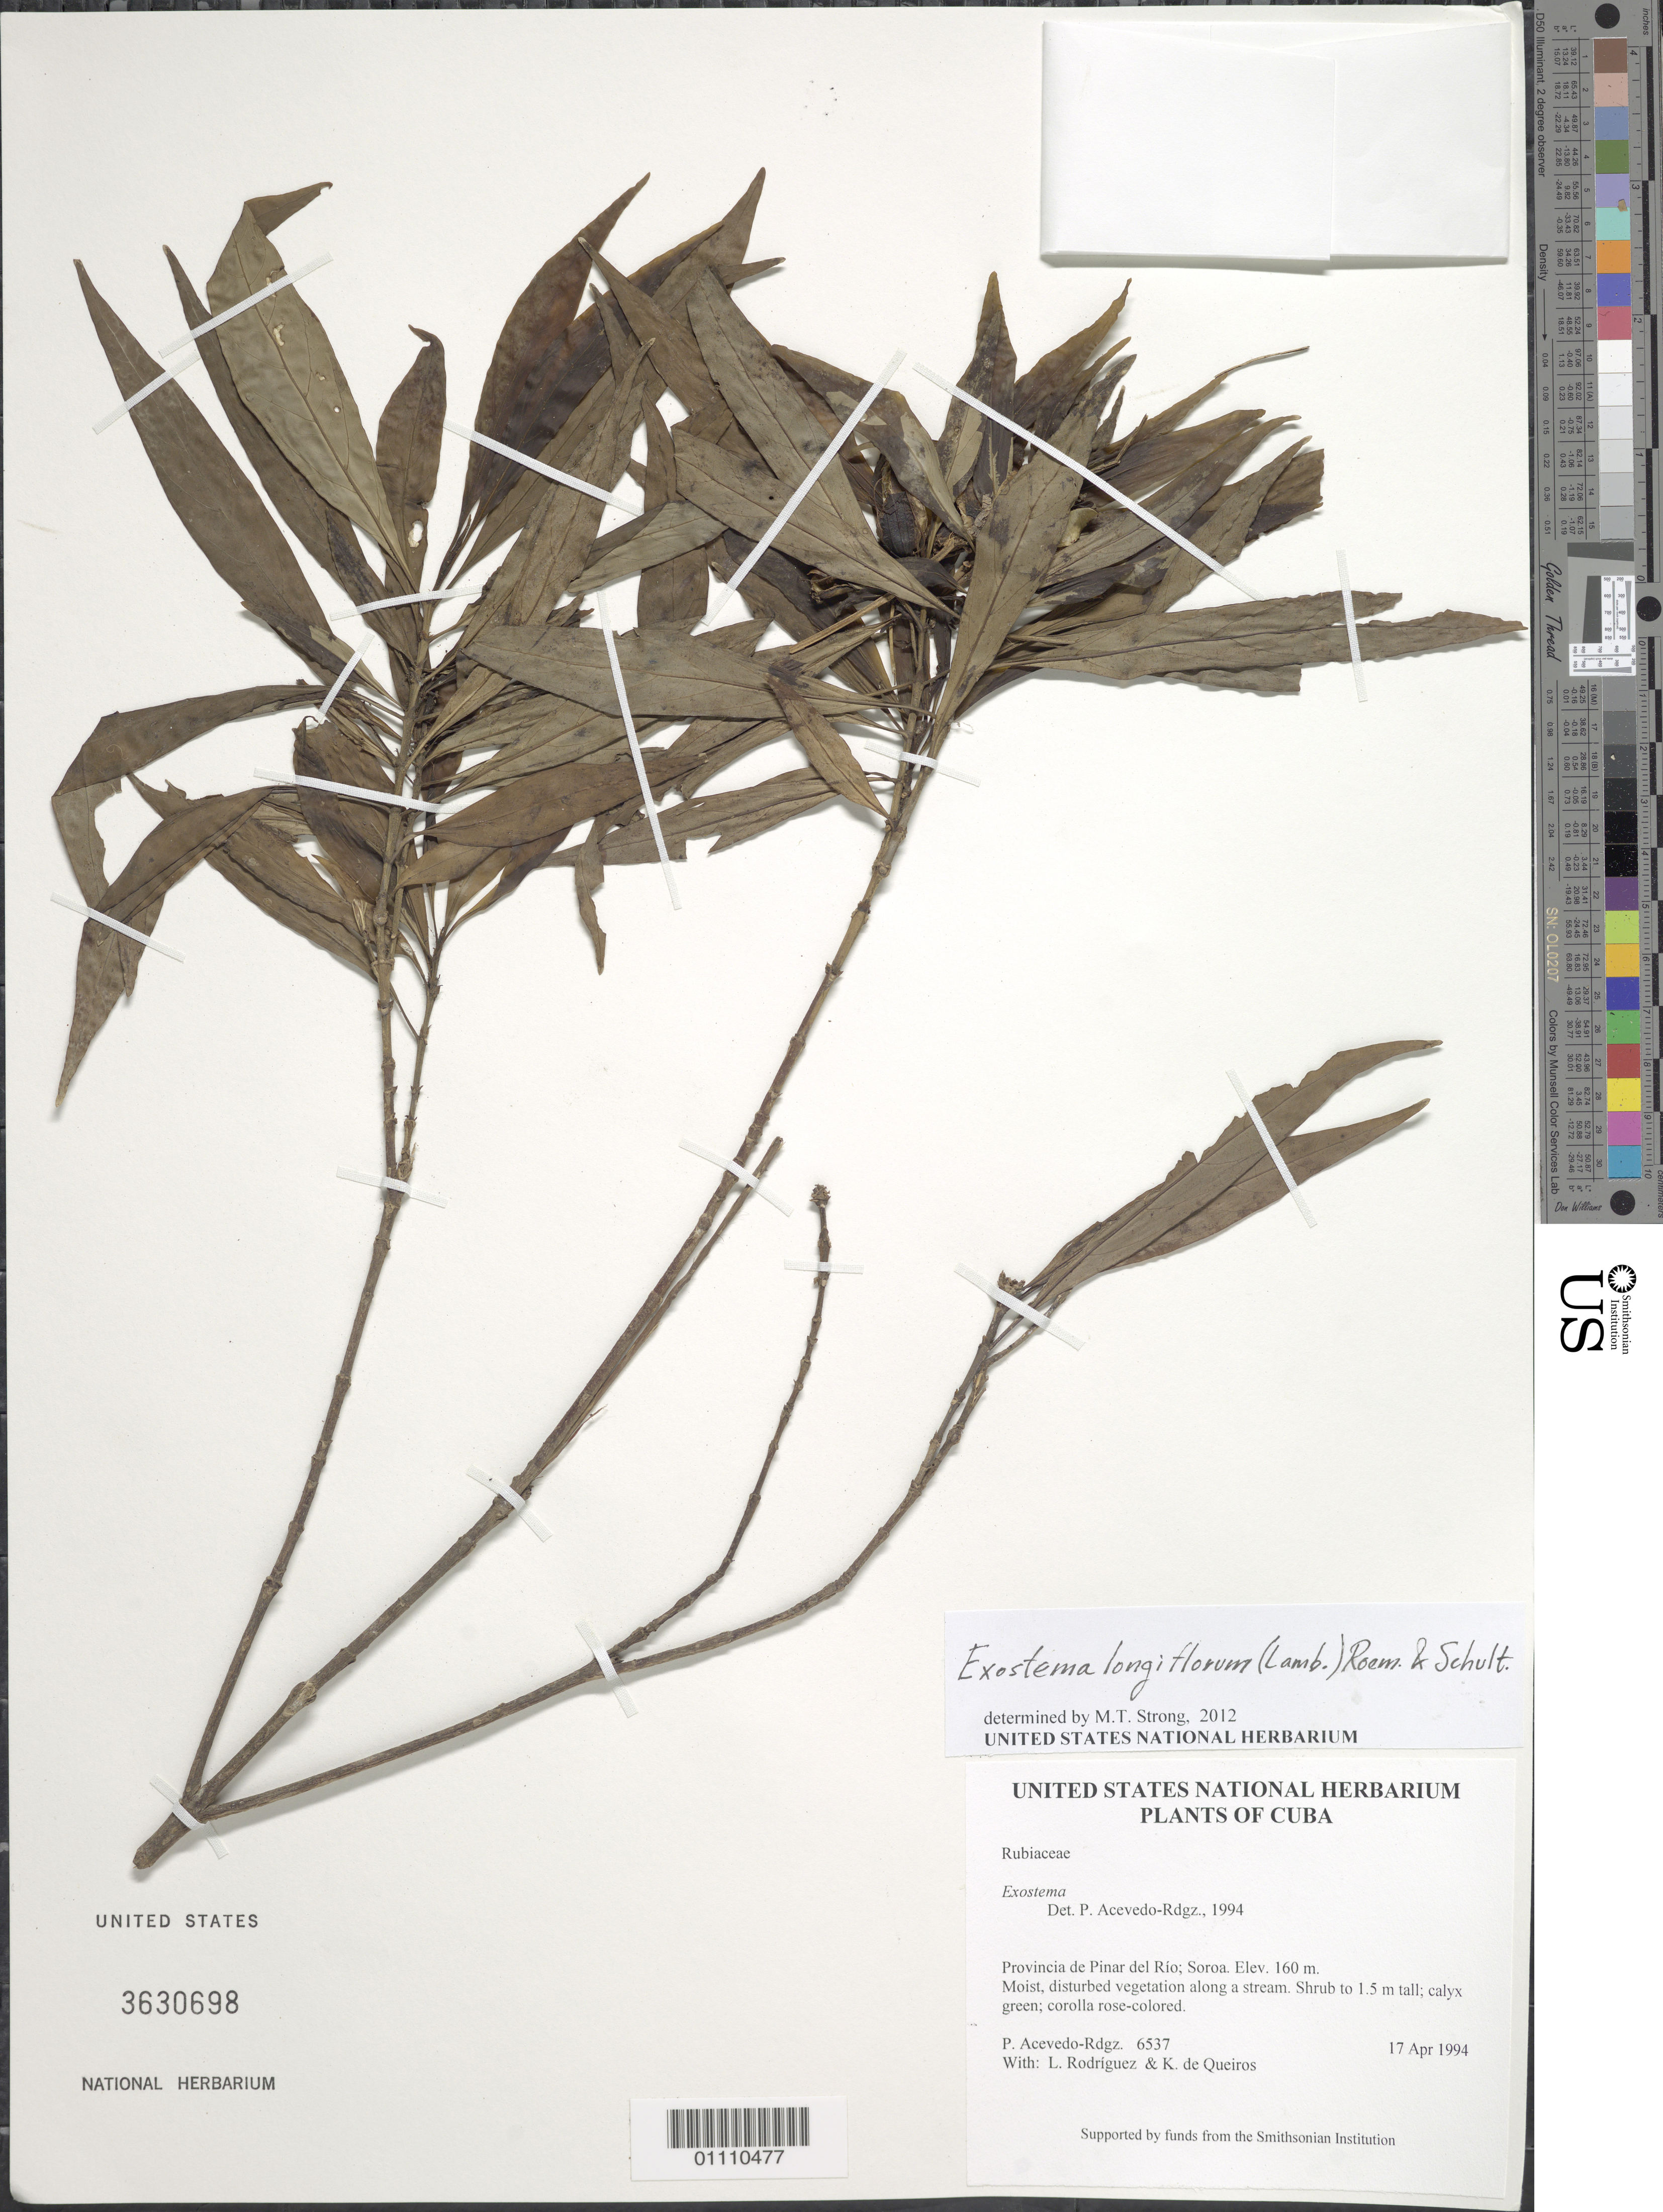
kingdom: Plantae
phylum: Tracheophyta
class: Magnoliopsida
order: Gentianales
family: Rubiaceae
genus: Exostema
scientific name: Exostema longiflorum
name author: (Lamb.) Roem. & Schult.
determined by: Strong, M. T., (US), Smithsonian Institution - National Museum of Natural History (UNITED STATES)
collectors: P. Acevedo-Rodr., L. Rodriguez & K. De Queiroz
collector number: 6537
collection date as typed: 17 Apr 1994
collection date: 1994-04-17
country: Cuba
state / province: Pinar del Rio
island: Cuba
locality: Provincia de Pinar del Río; Soroa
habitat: Moist, disturbed vegetation along a stream.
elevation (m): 160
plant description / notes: MO, US, NY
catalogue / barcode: US 3630698